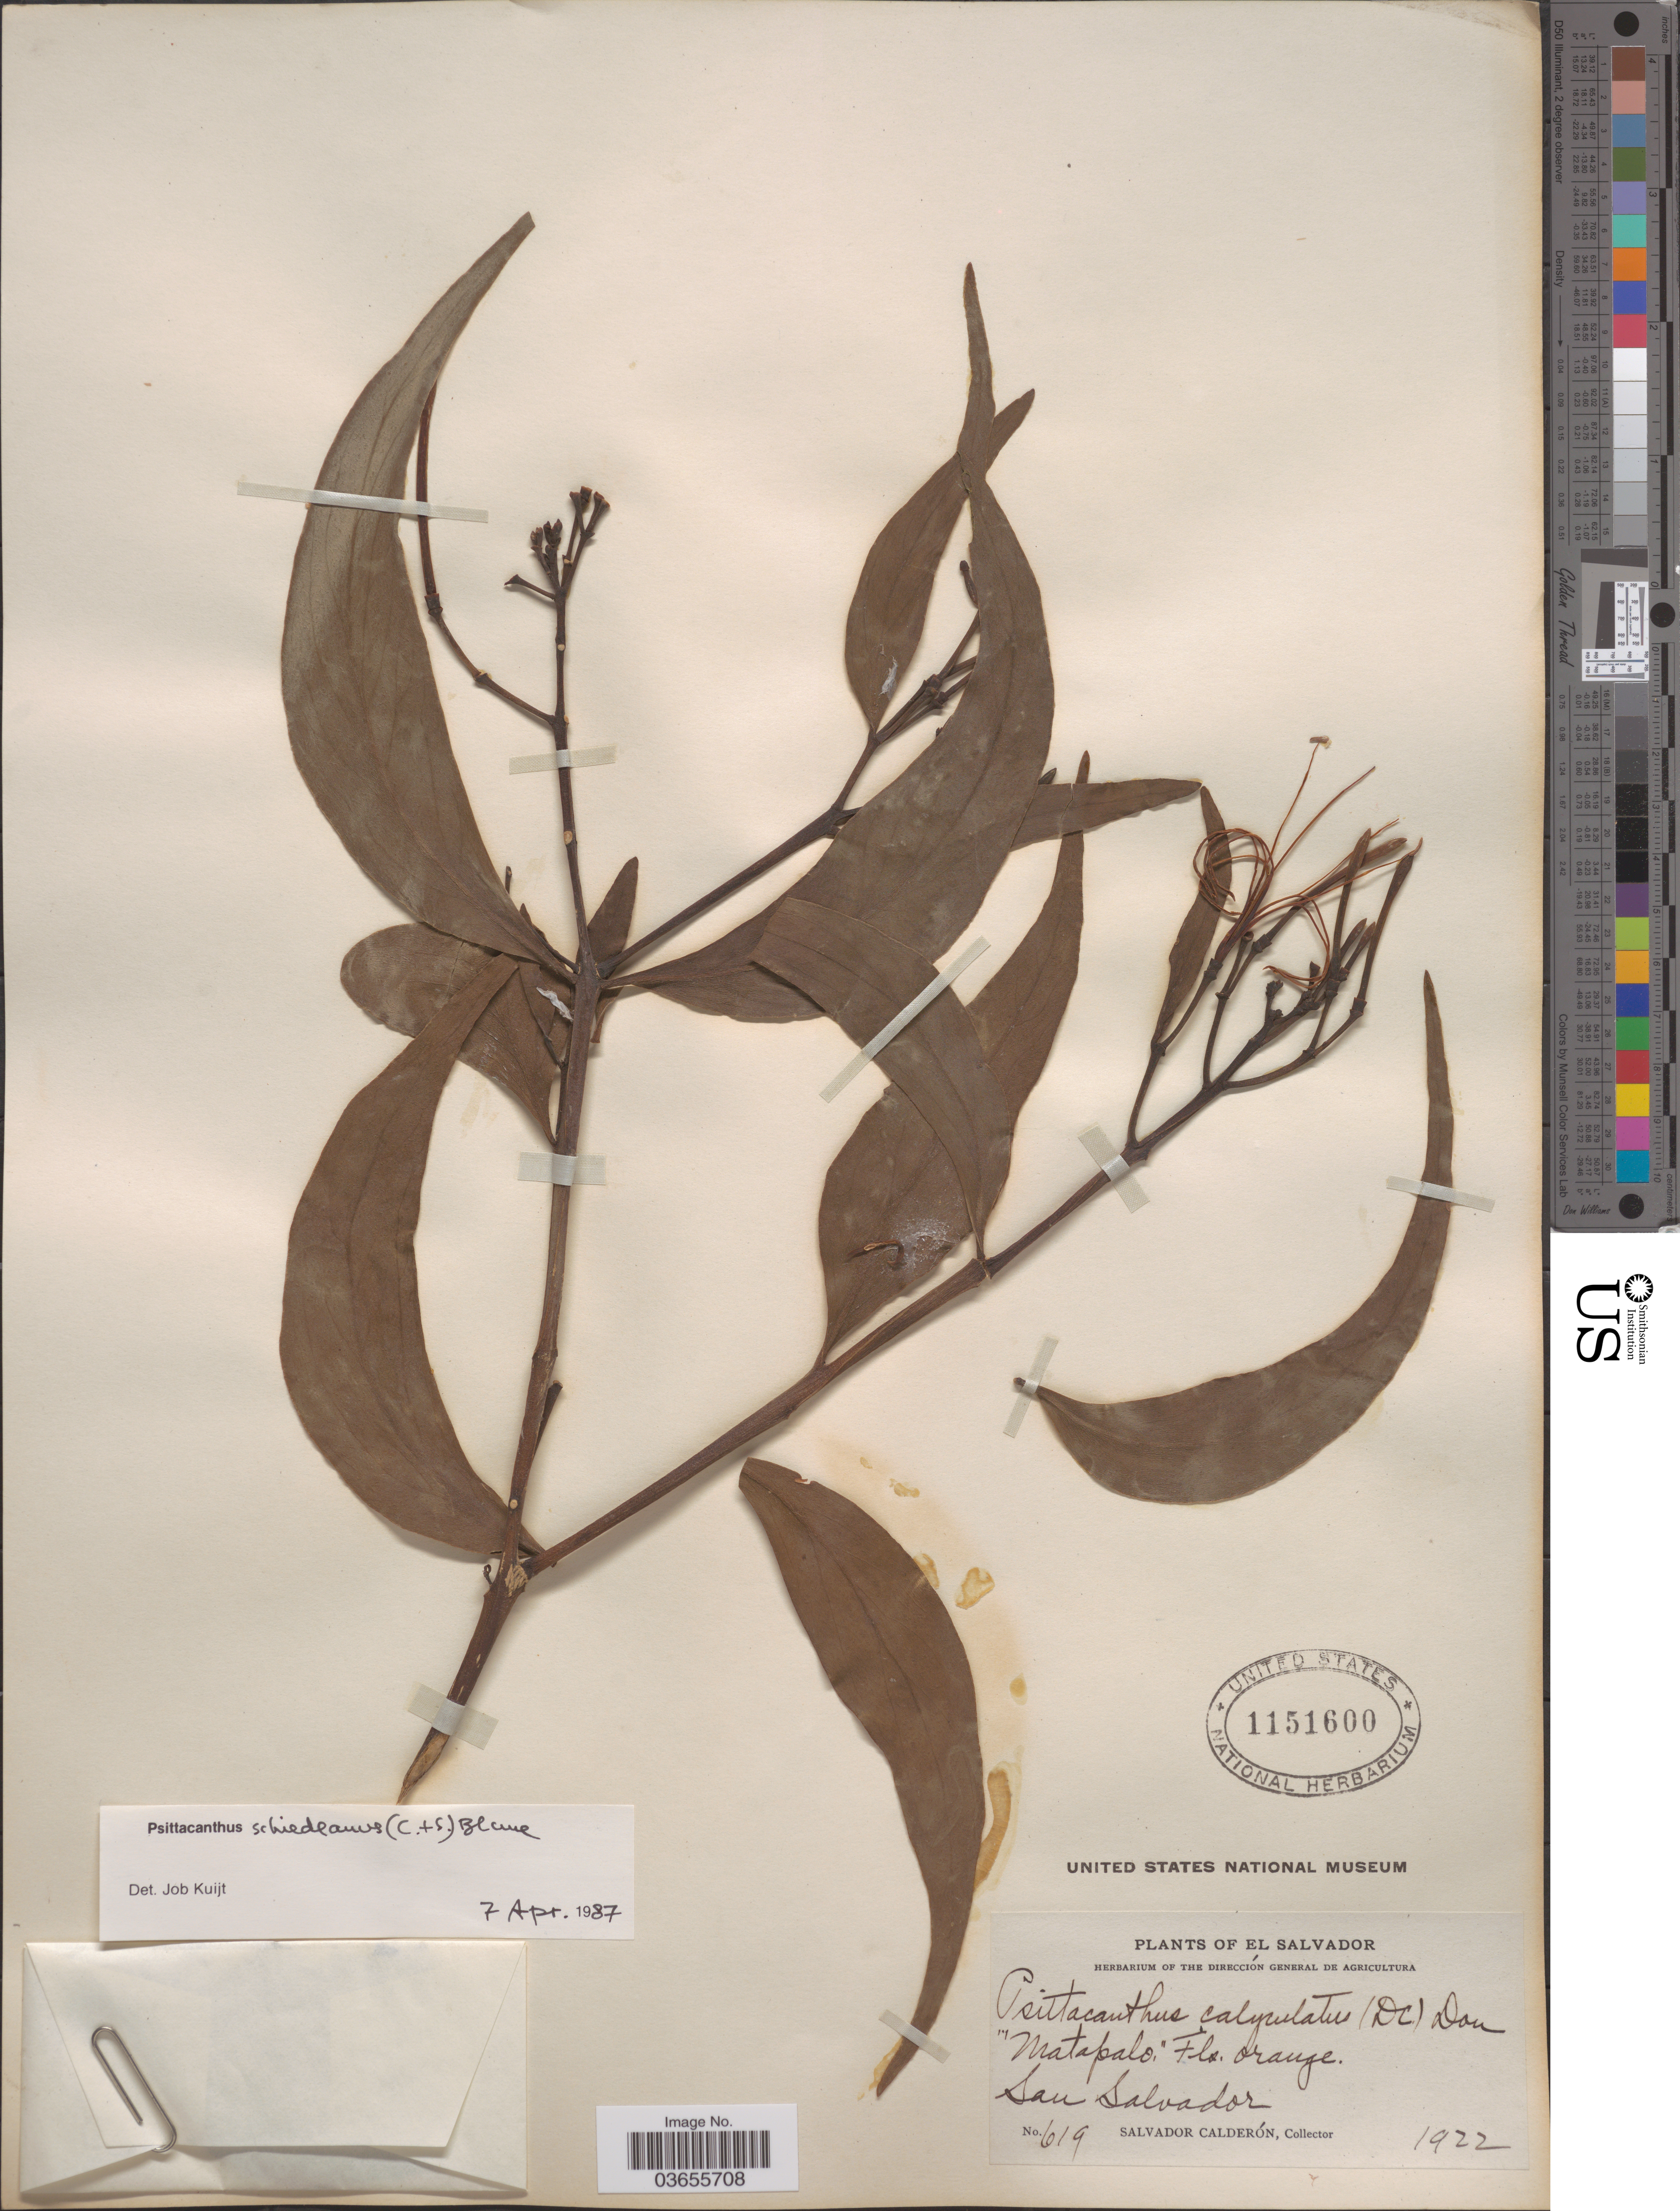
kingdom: Plantae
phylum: Tracheophyta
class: Magnoliopsida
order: Santalales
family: Loranthaceae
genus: Psittacanthus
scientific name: Psittacanthus schiedeanus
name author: (Schltdl. & Cham.) Blume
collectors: S. Calderón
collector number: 619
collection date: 1922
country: El Salvador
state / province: San Salvador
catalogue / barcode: US 1151600